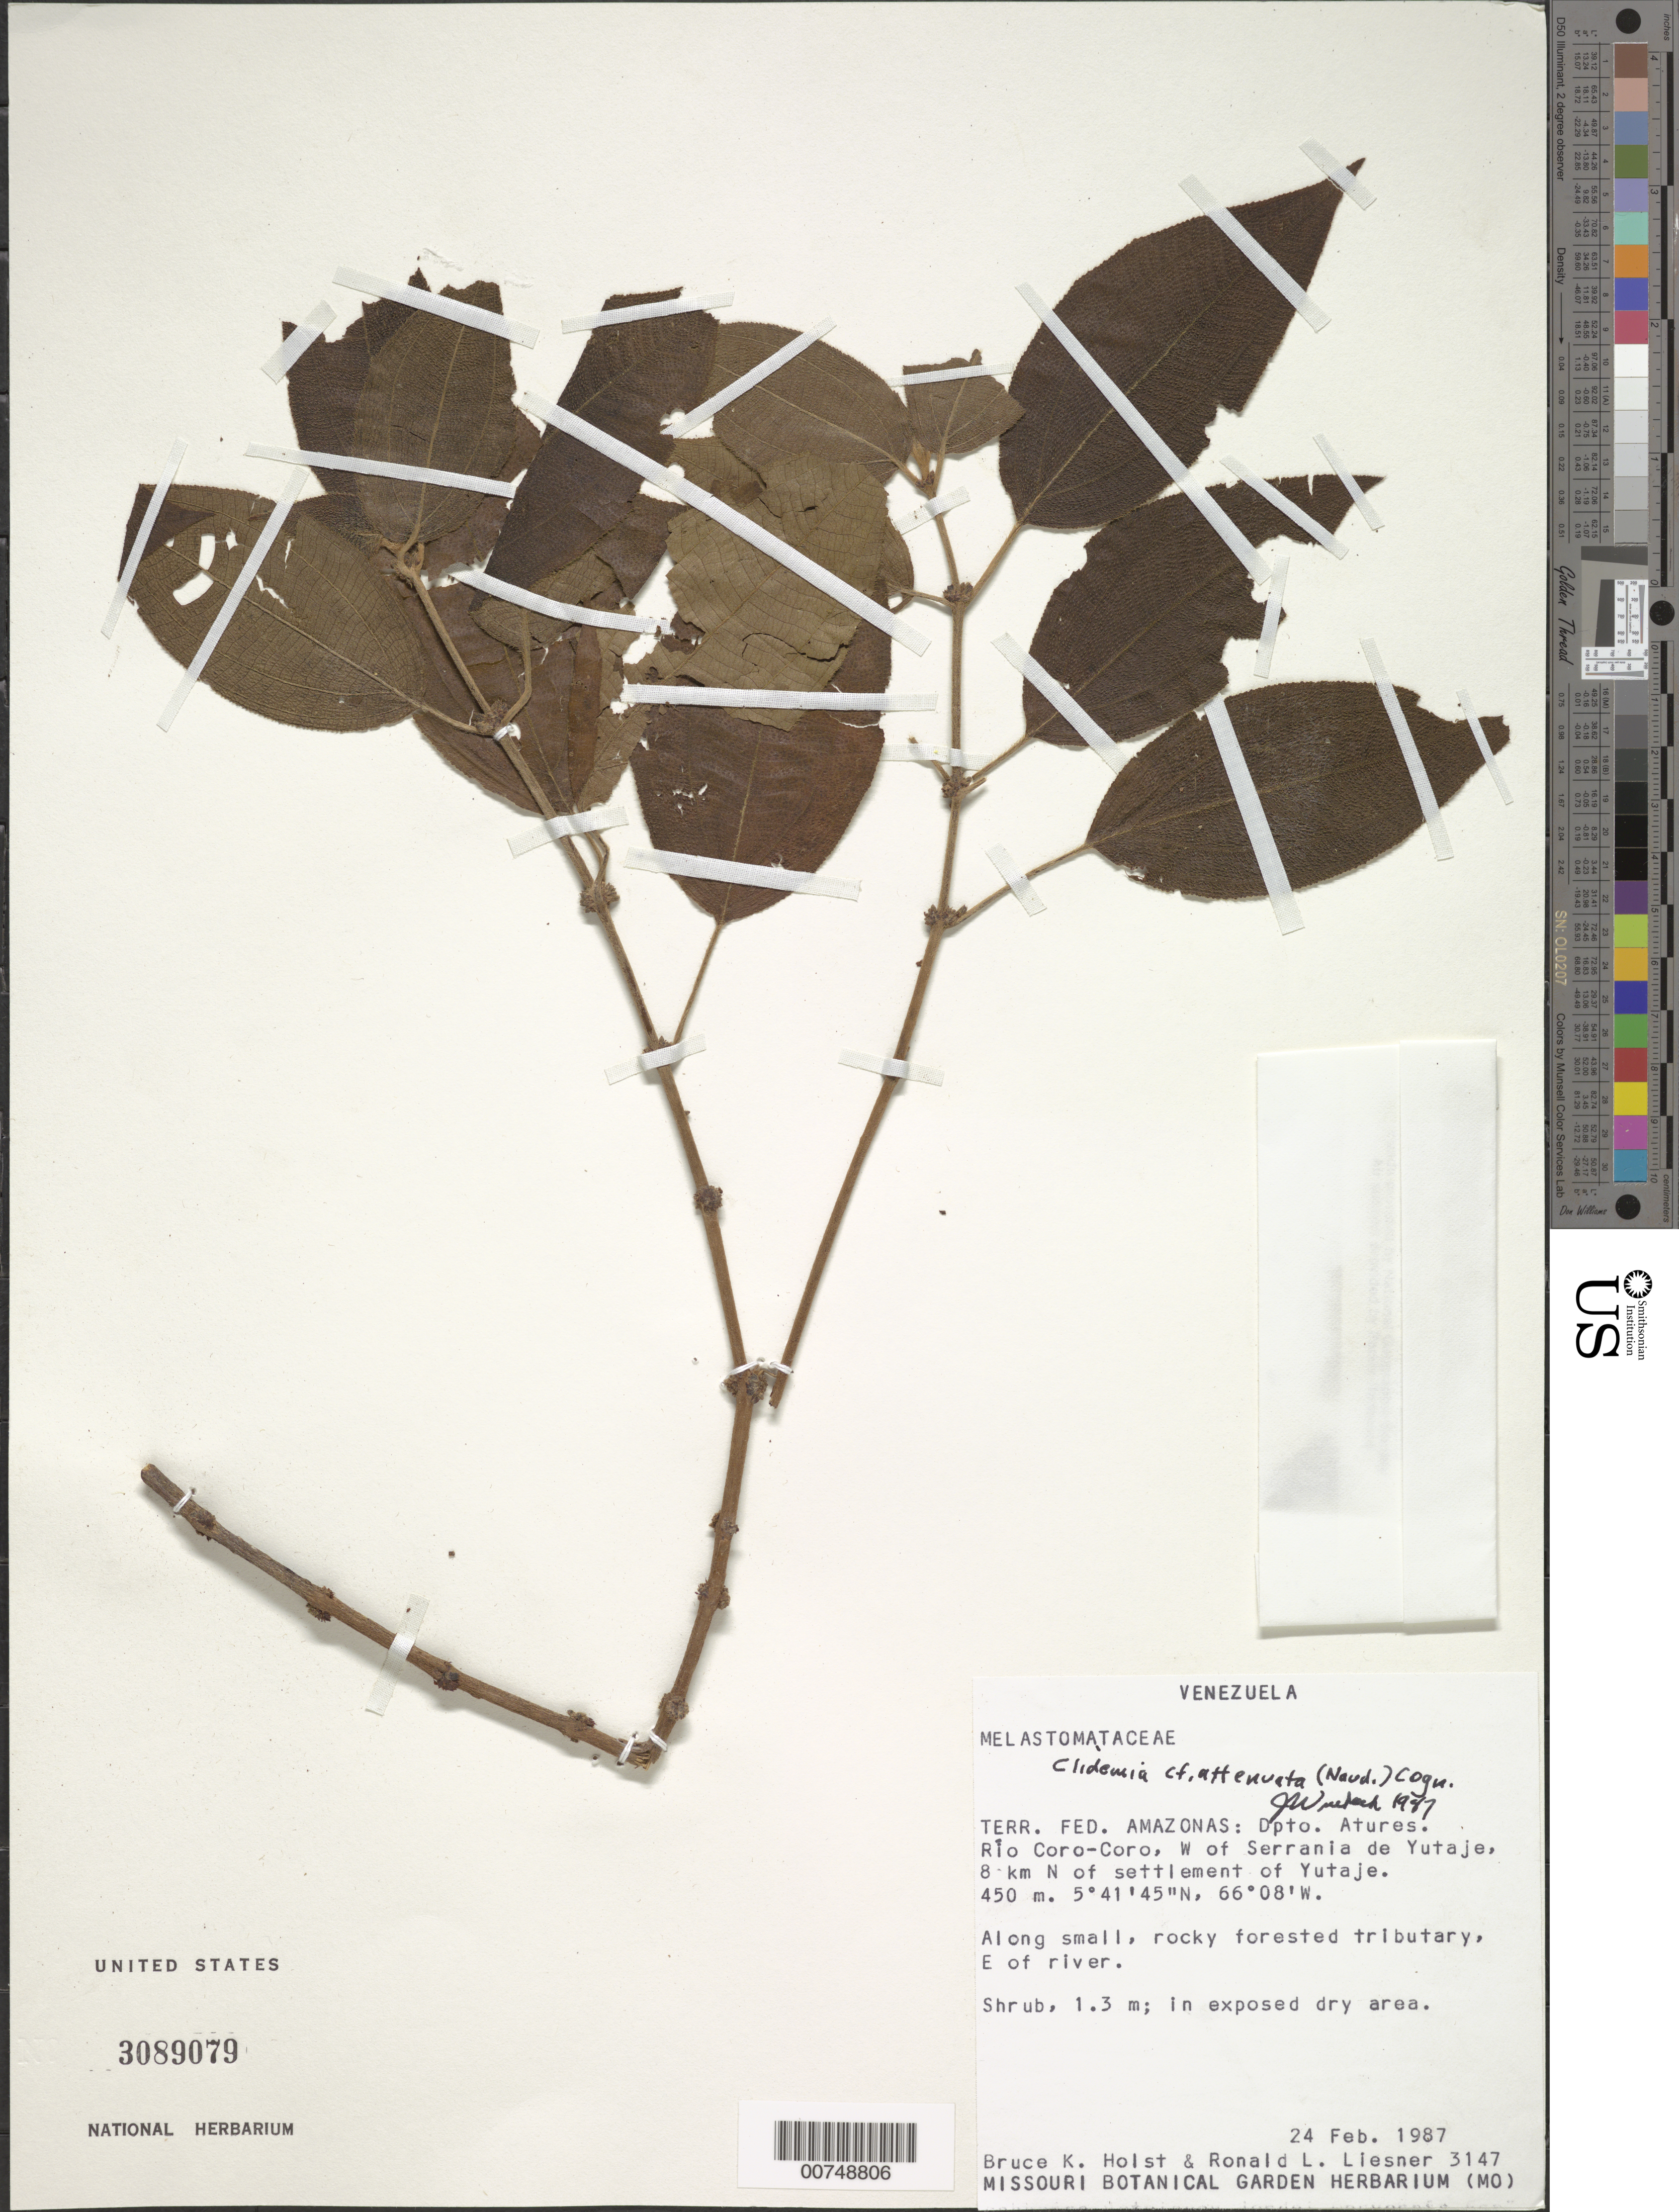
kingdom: Plantae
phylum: Tracheophyta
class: Magnoliopsida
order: Myrtales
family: Melastomataceae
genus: Clidemia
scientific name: Clidemia attenuata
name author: (Naudin) Cogn.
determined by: Wurdack, John J., (US), US (UNITED STATES)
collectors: B. Holst & R. L. Liesner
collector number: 3147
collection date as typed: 24-Feb-87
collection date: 1987-02-24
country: Venezuela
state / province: Amazonas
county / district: Atures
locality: Río Coro-Coro, W of Serrania de Yutajé, 8 km N of Yutajé settlement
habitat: Aong small, rocky forested tributary E of river; in exposed dry area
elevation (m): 450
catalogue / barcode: US 3089079